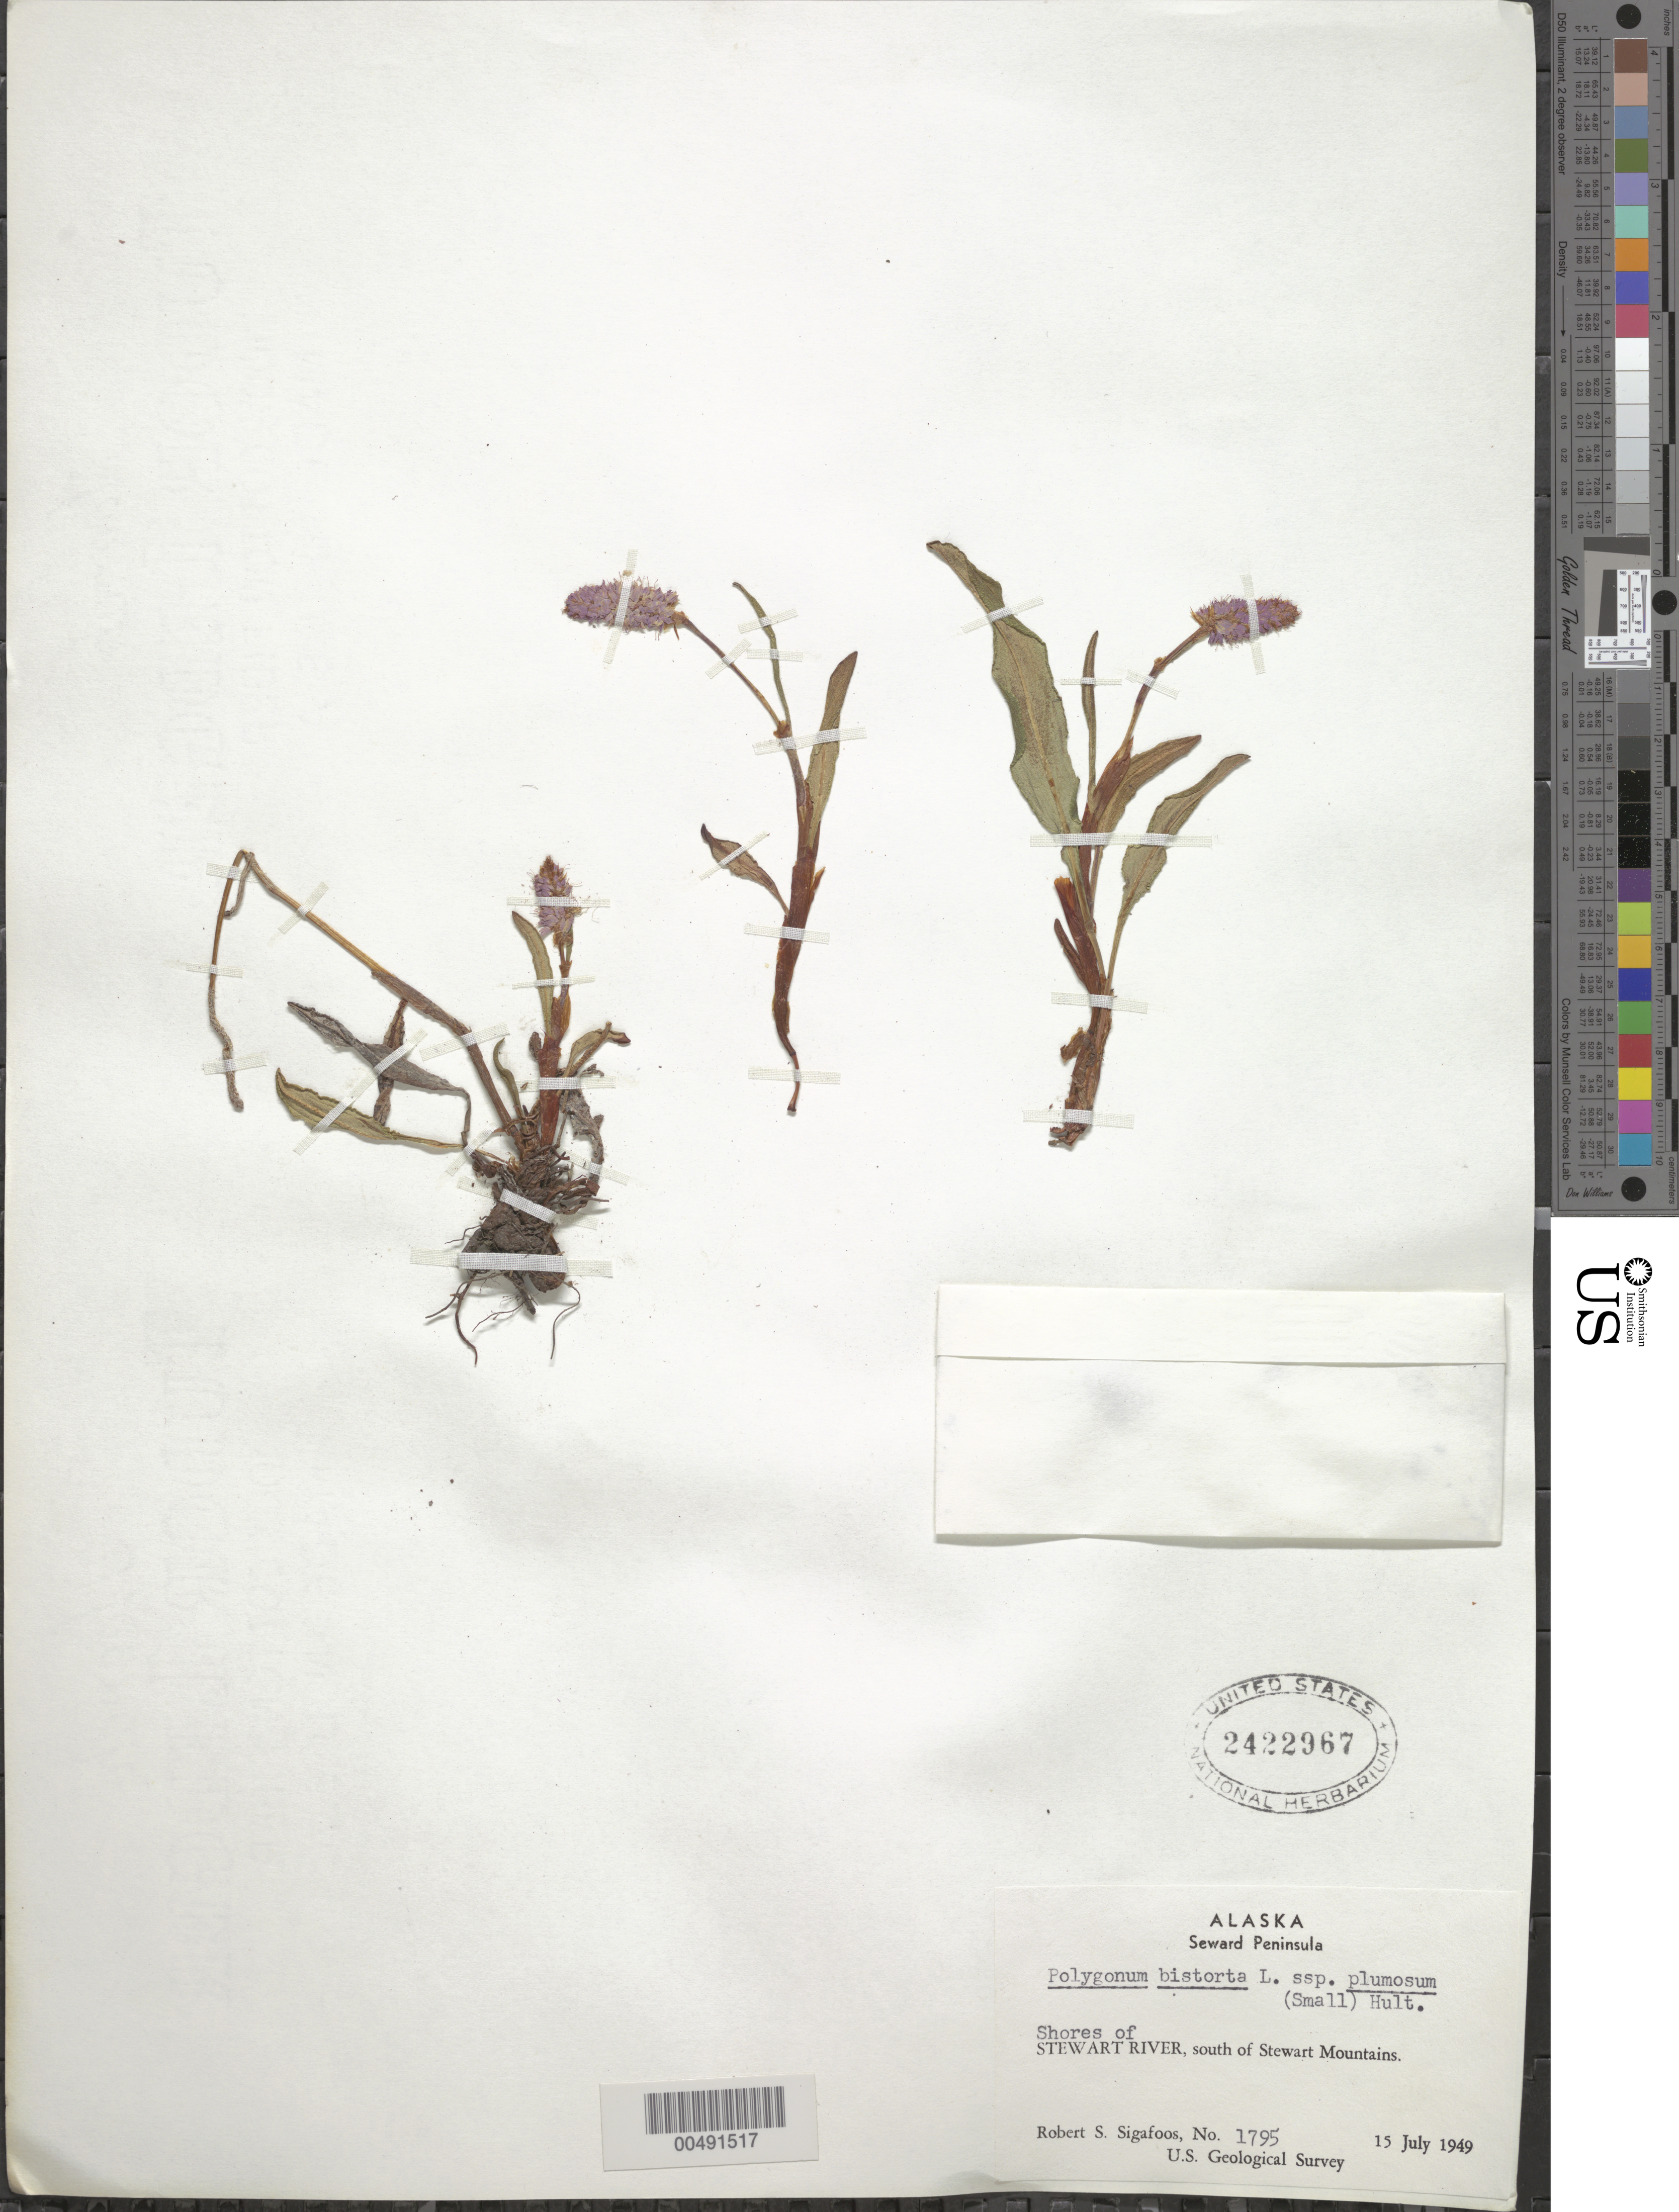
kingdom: Plantae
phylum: Tracheophyta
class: Magnoliopsida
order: Caryophyllales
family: Polygonaceae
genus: Bistorta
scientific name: Bistorta plumosa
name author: (Small) Greene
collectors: R. Sigafoos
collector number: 1795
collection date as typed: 15 Jul 1949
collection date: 1949-07-15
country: United States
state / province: Alaska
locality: Seward Peninsula, shores of Stewart River, south of Stewart Mountains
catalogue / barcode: US 2422967